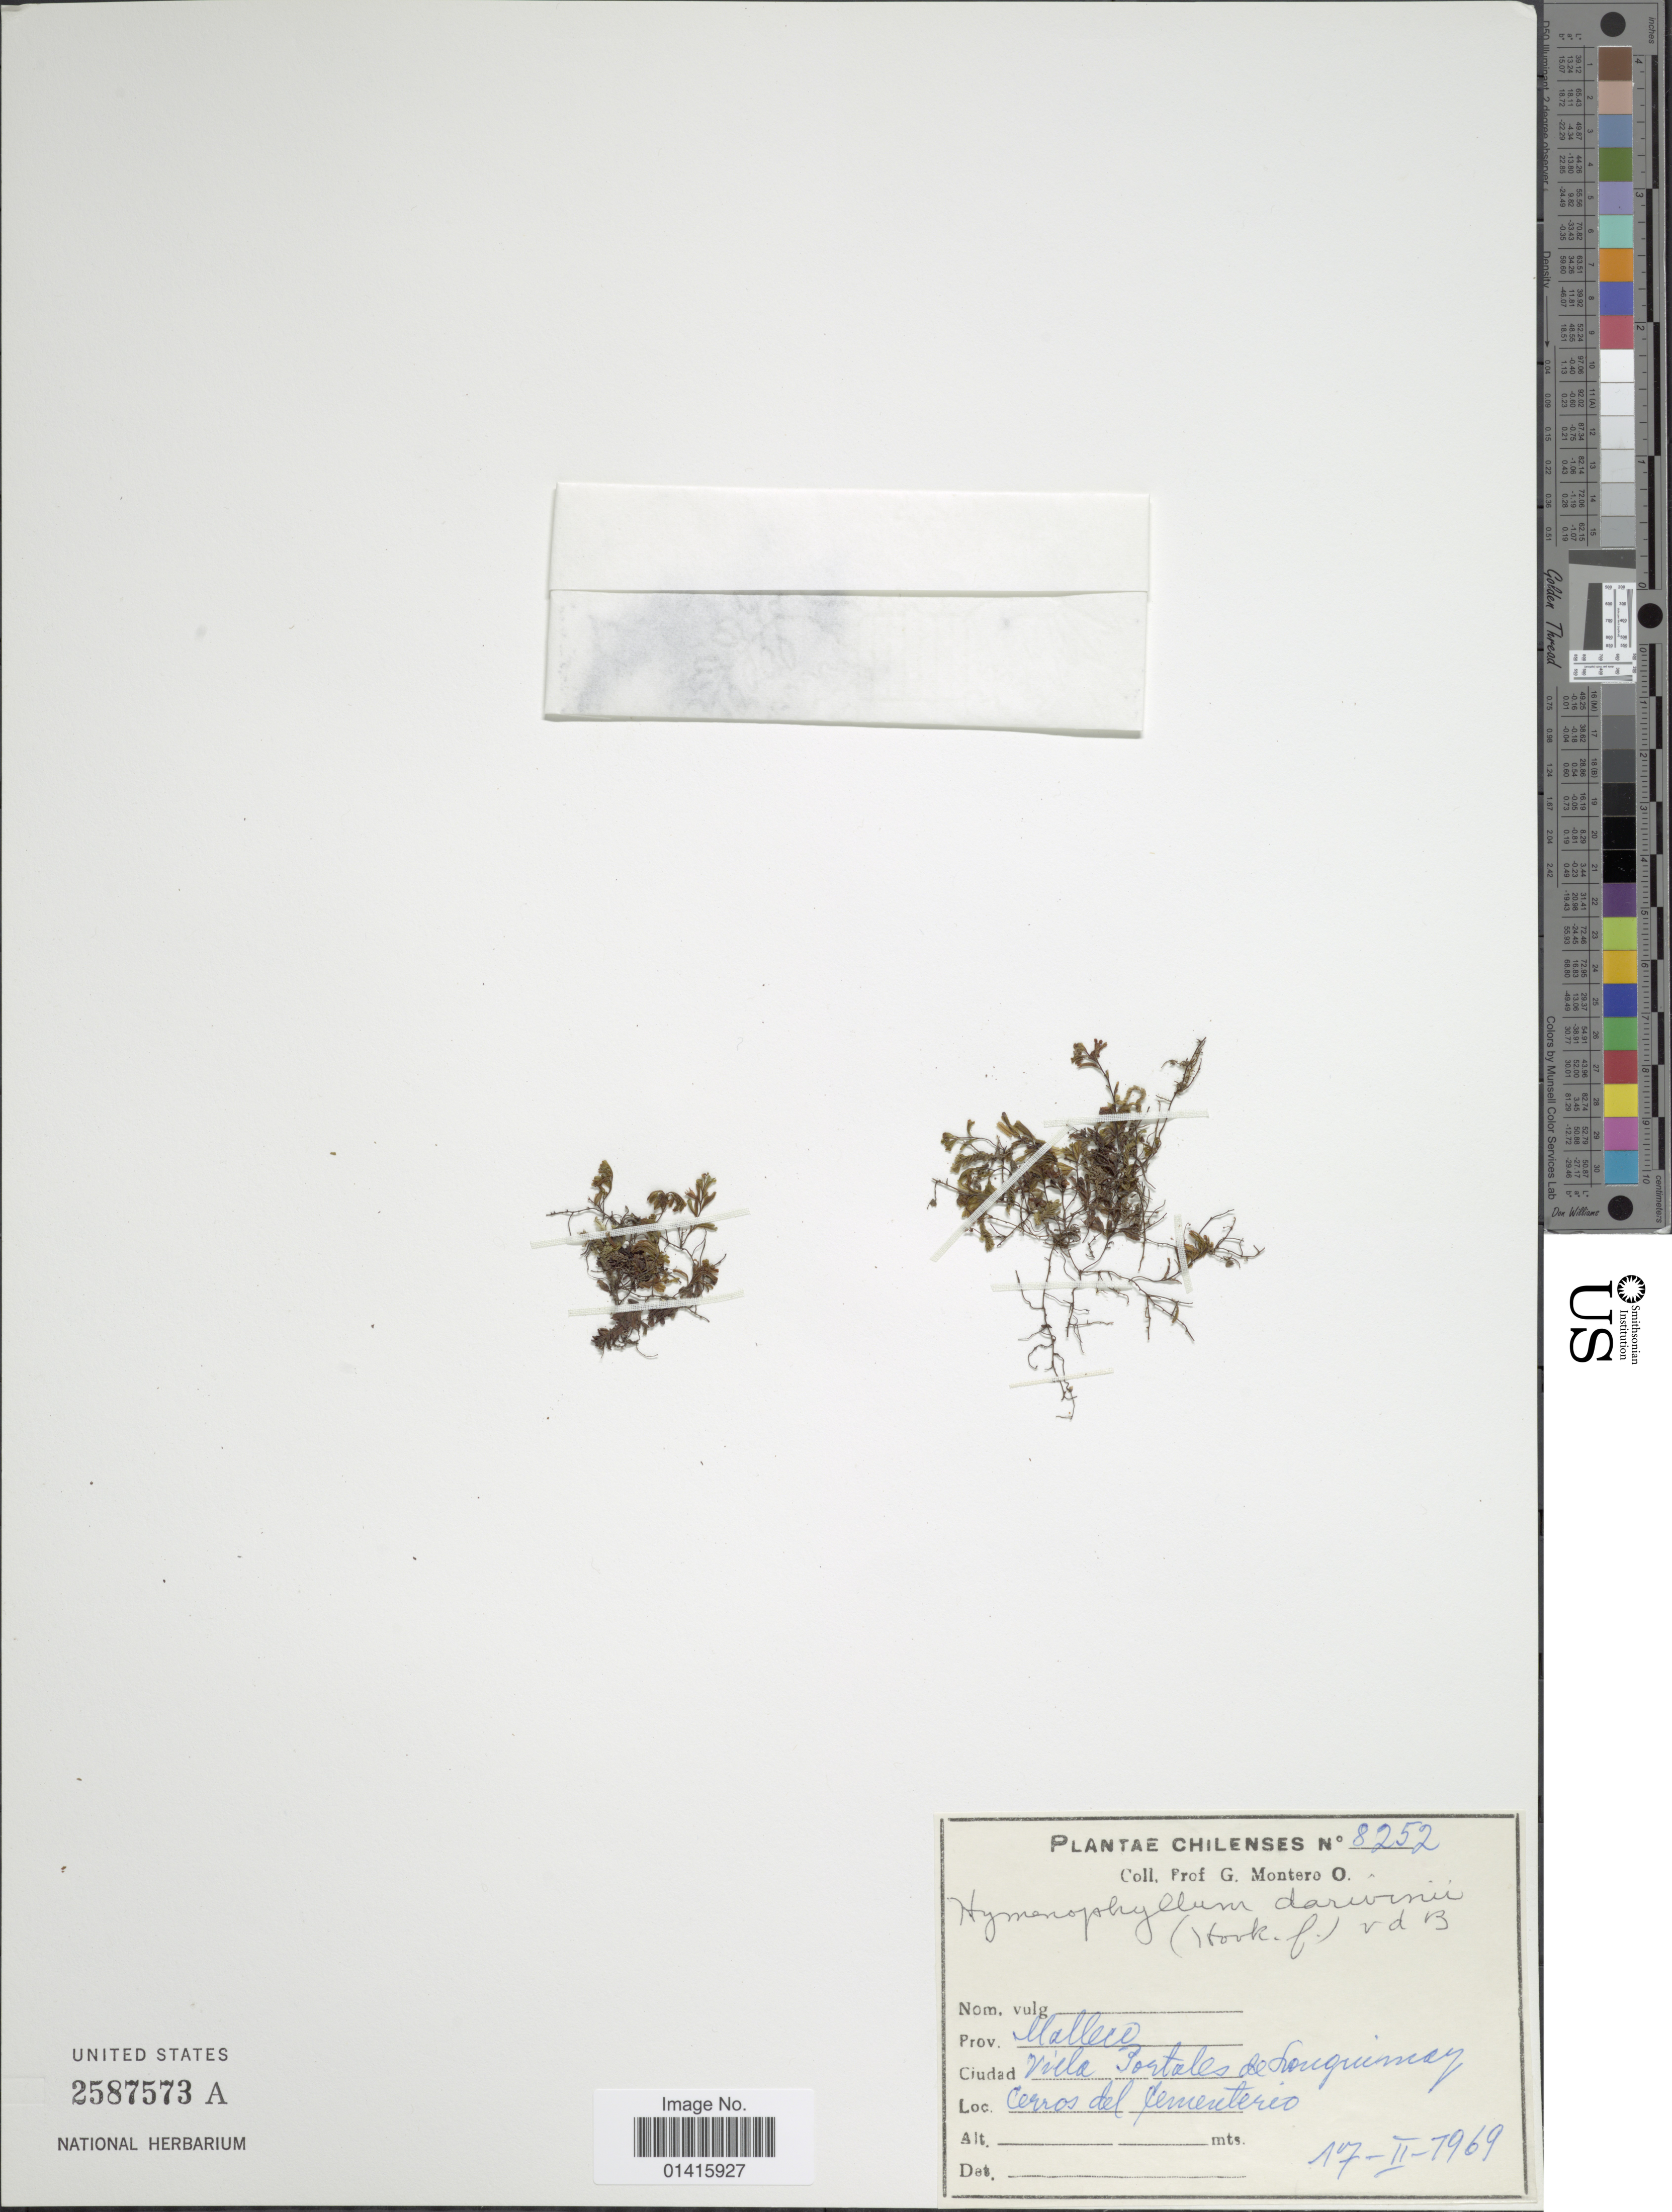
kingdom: Plantae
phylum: Tracheophyta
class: Polypodiopsida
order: Hymenophyllales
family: Hymenophyllaceae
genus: Hymenophyllum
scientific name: Hymenophyllum darwinii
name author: Hook. f.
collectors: G. Montero O.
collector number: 8252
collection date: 1969-02-17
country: Chile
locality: Prov. Malleco, villa Portales de Lonquimay, cerros del cementerio.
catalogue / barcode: US 2587573A